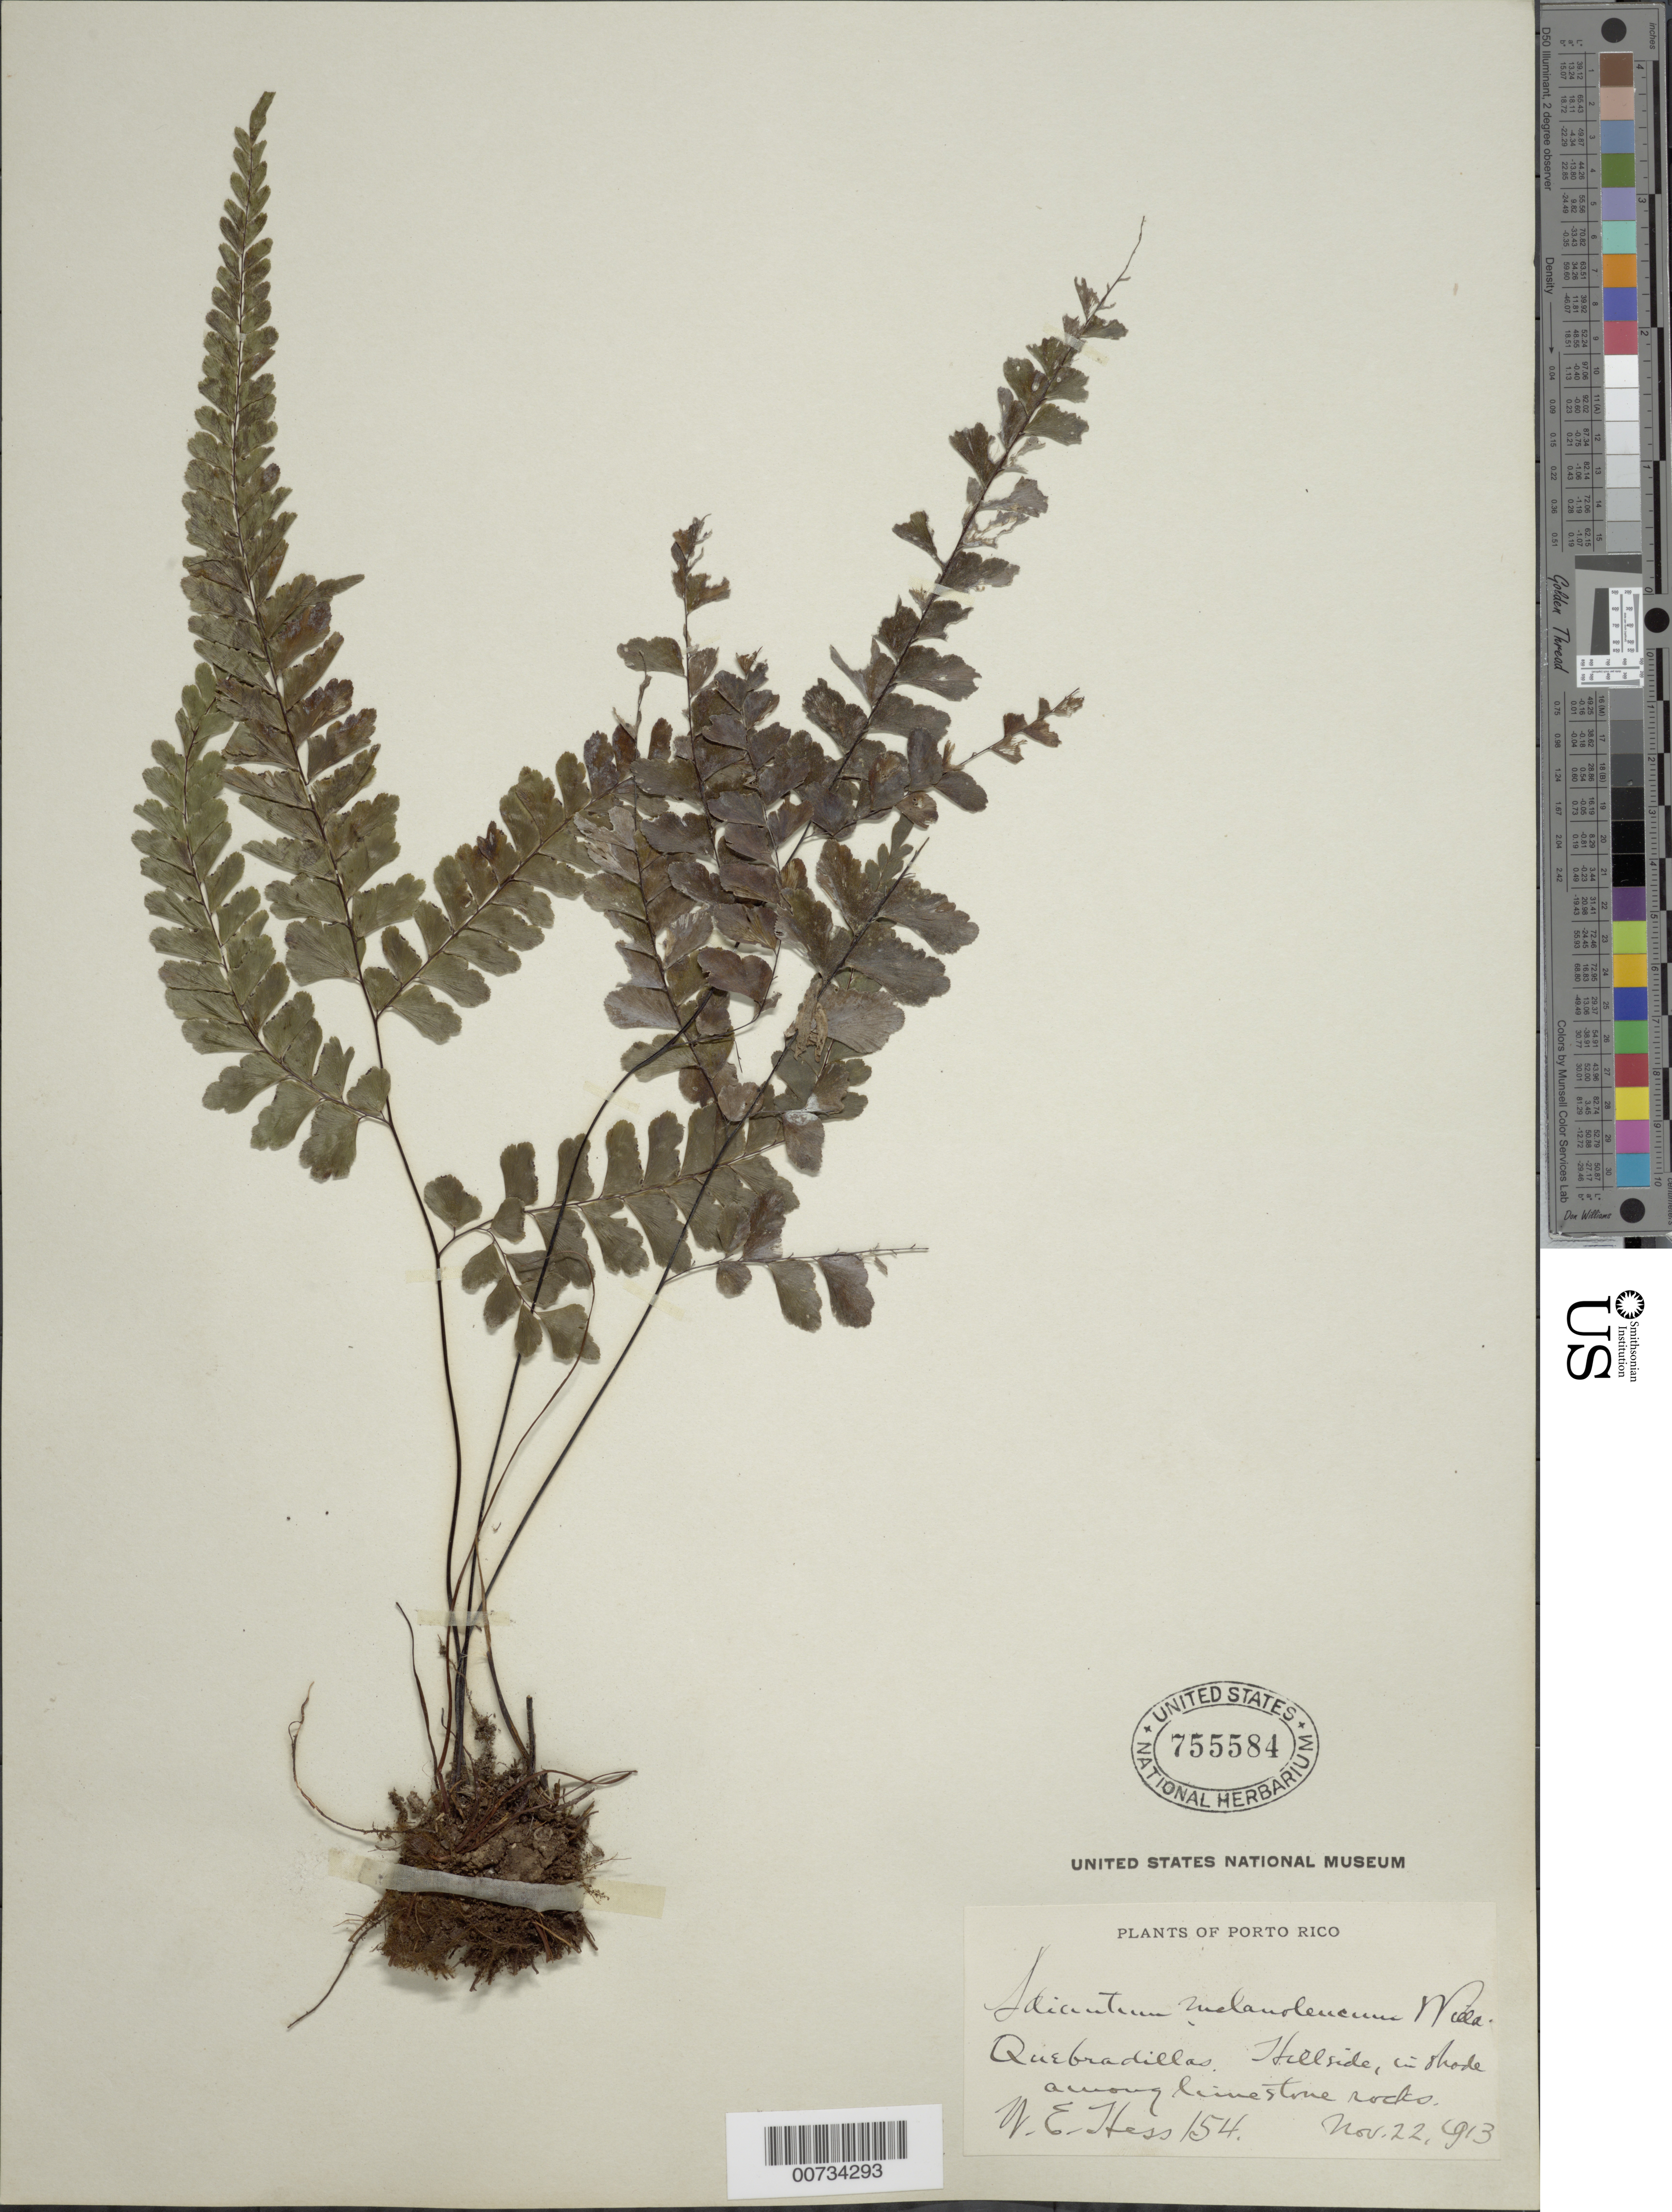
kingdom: Plantae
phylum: Tracheophyta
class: Polypodiopsida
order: Polypodiales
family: Pteridaceae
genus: Adiantum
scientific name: Adiantum melanoleucum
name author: Willd.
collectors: W. Hess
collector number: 154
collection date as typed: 22 Nov 1913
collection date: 1913-11-22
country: Puerto Rico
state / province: Quebradillas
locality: Quebradillas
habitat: Hillside, in shade among limestone rocks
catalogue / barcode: US 755584